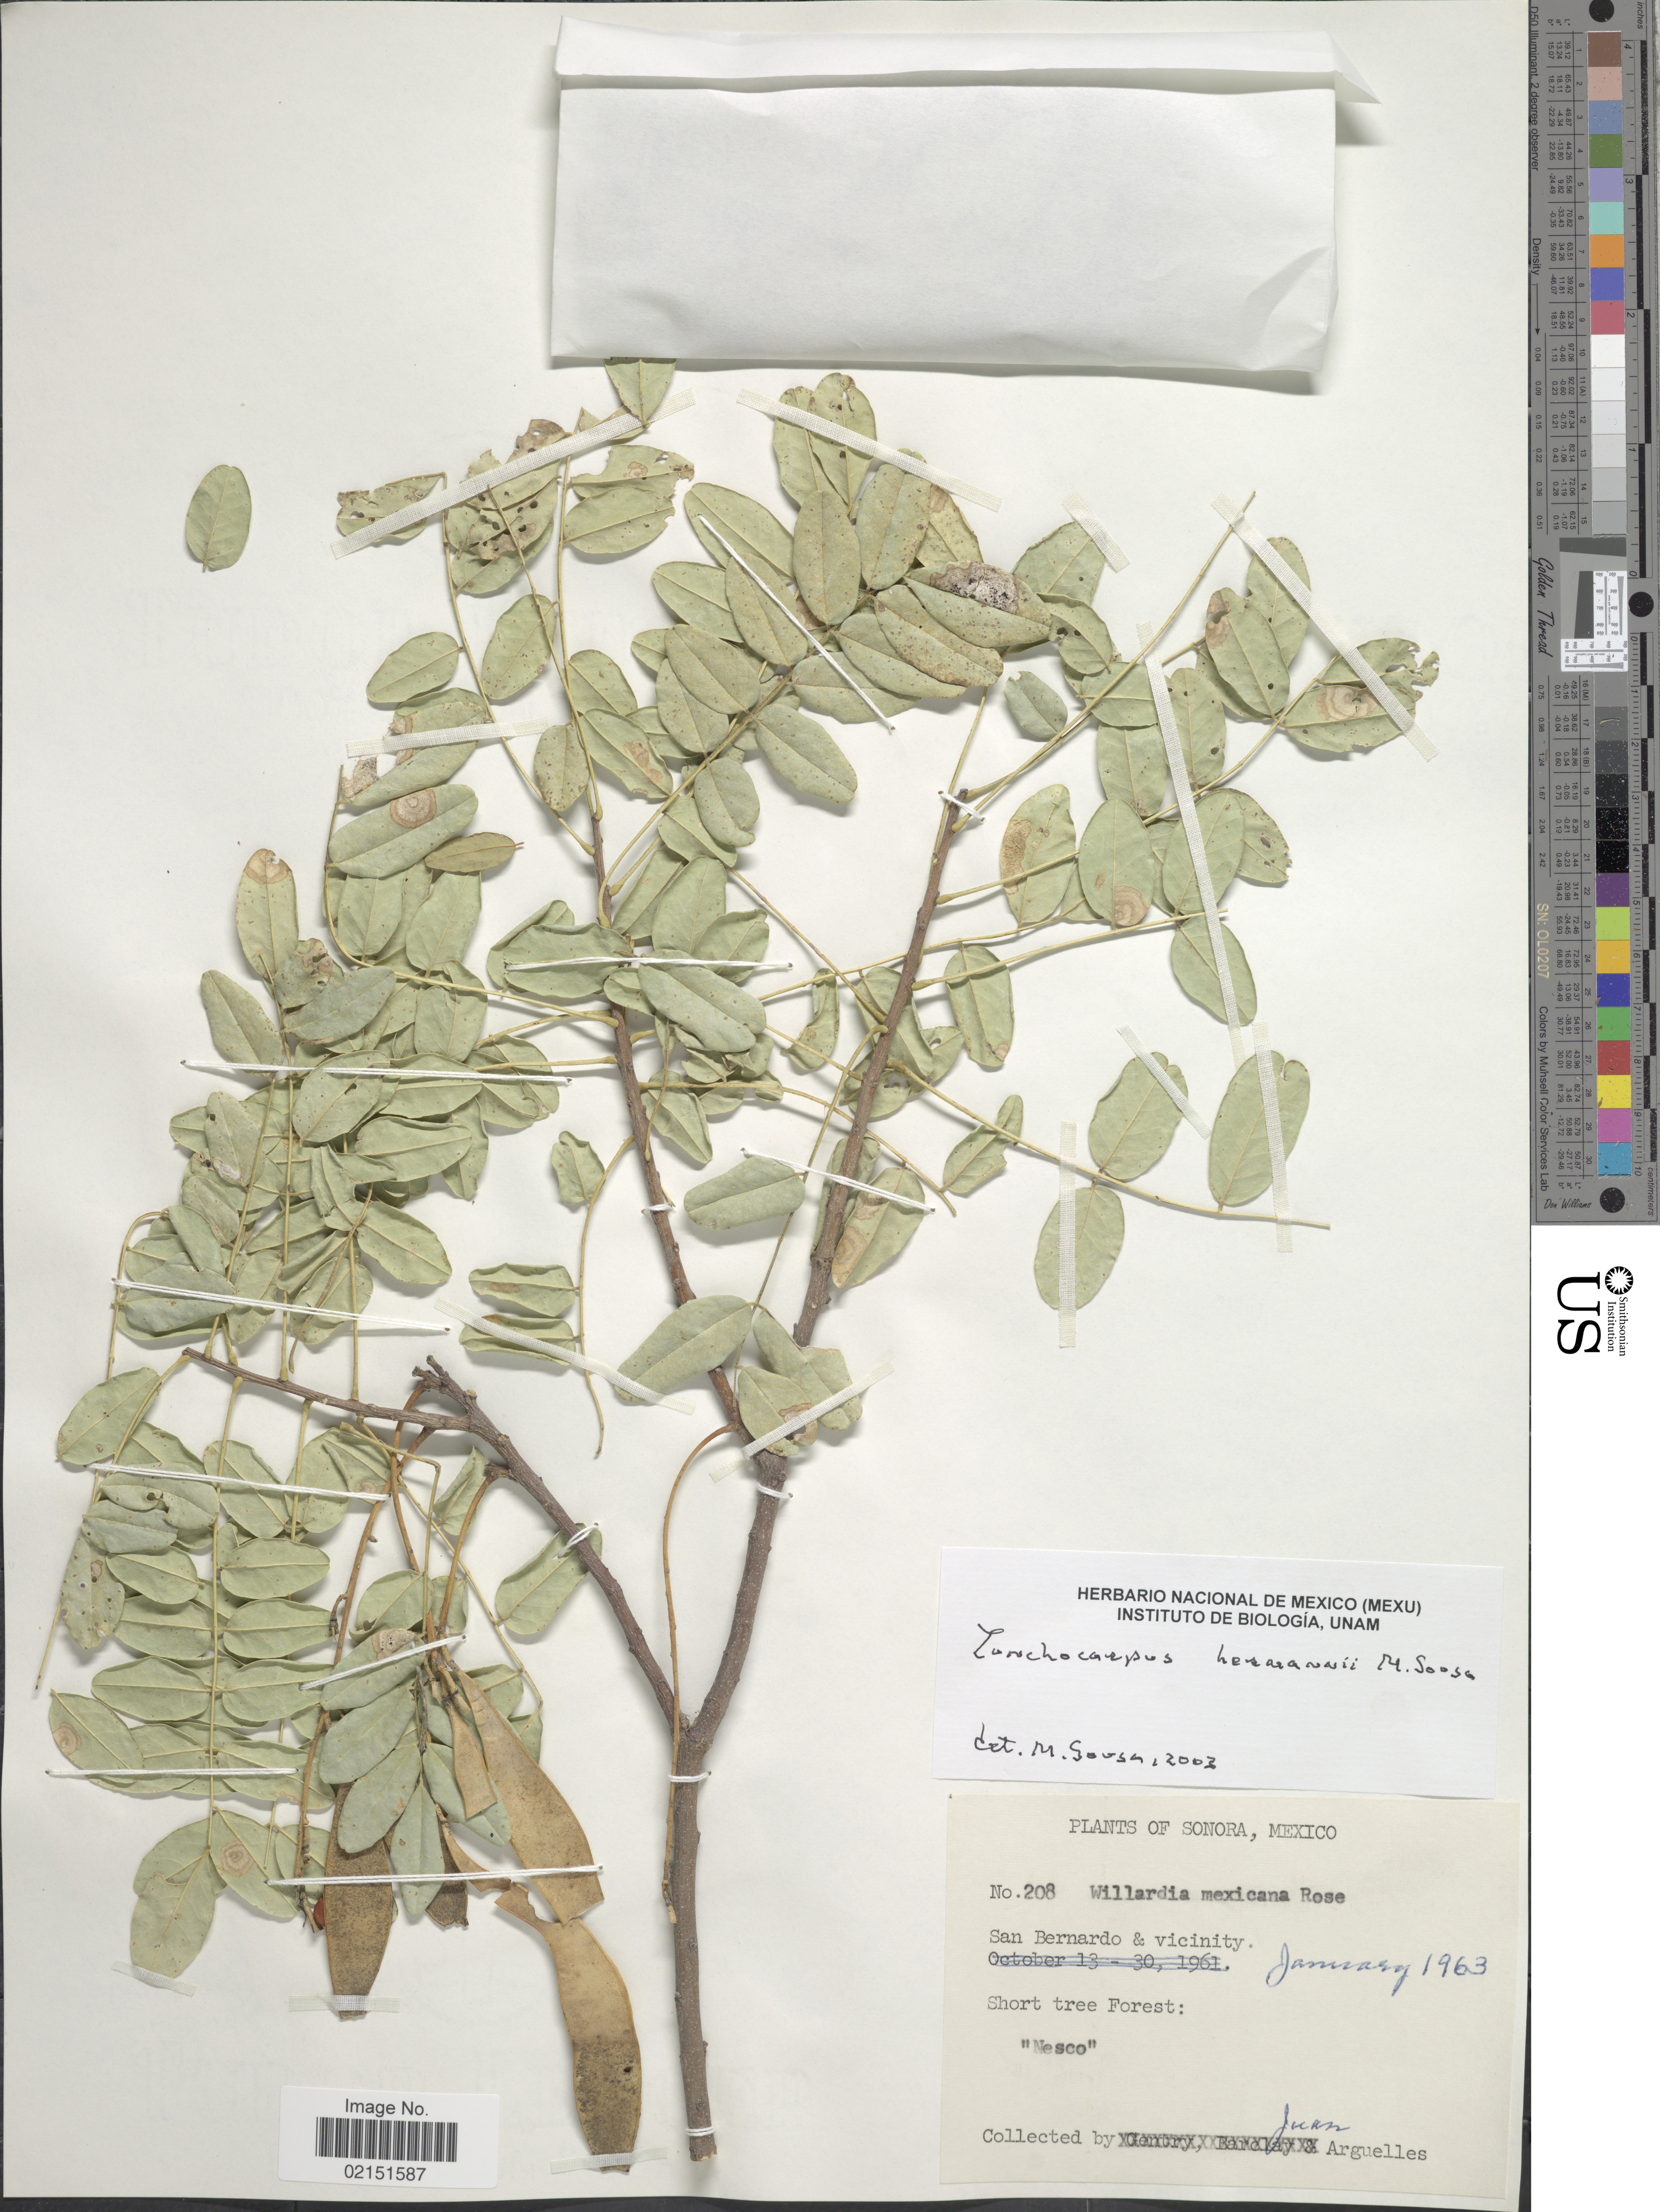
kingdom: Plantae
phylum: Tracheophyta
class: Magnoliopsida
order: Fabales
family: Fabaceae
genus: Lonchocarpus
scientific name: Lonchocarpus hermannii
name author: M. Sousa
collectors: J. Arguelles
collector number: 208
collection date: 1963-01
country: Mexico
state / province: Sonora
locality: San Bernardo & vicinity